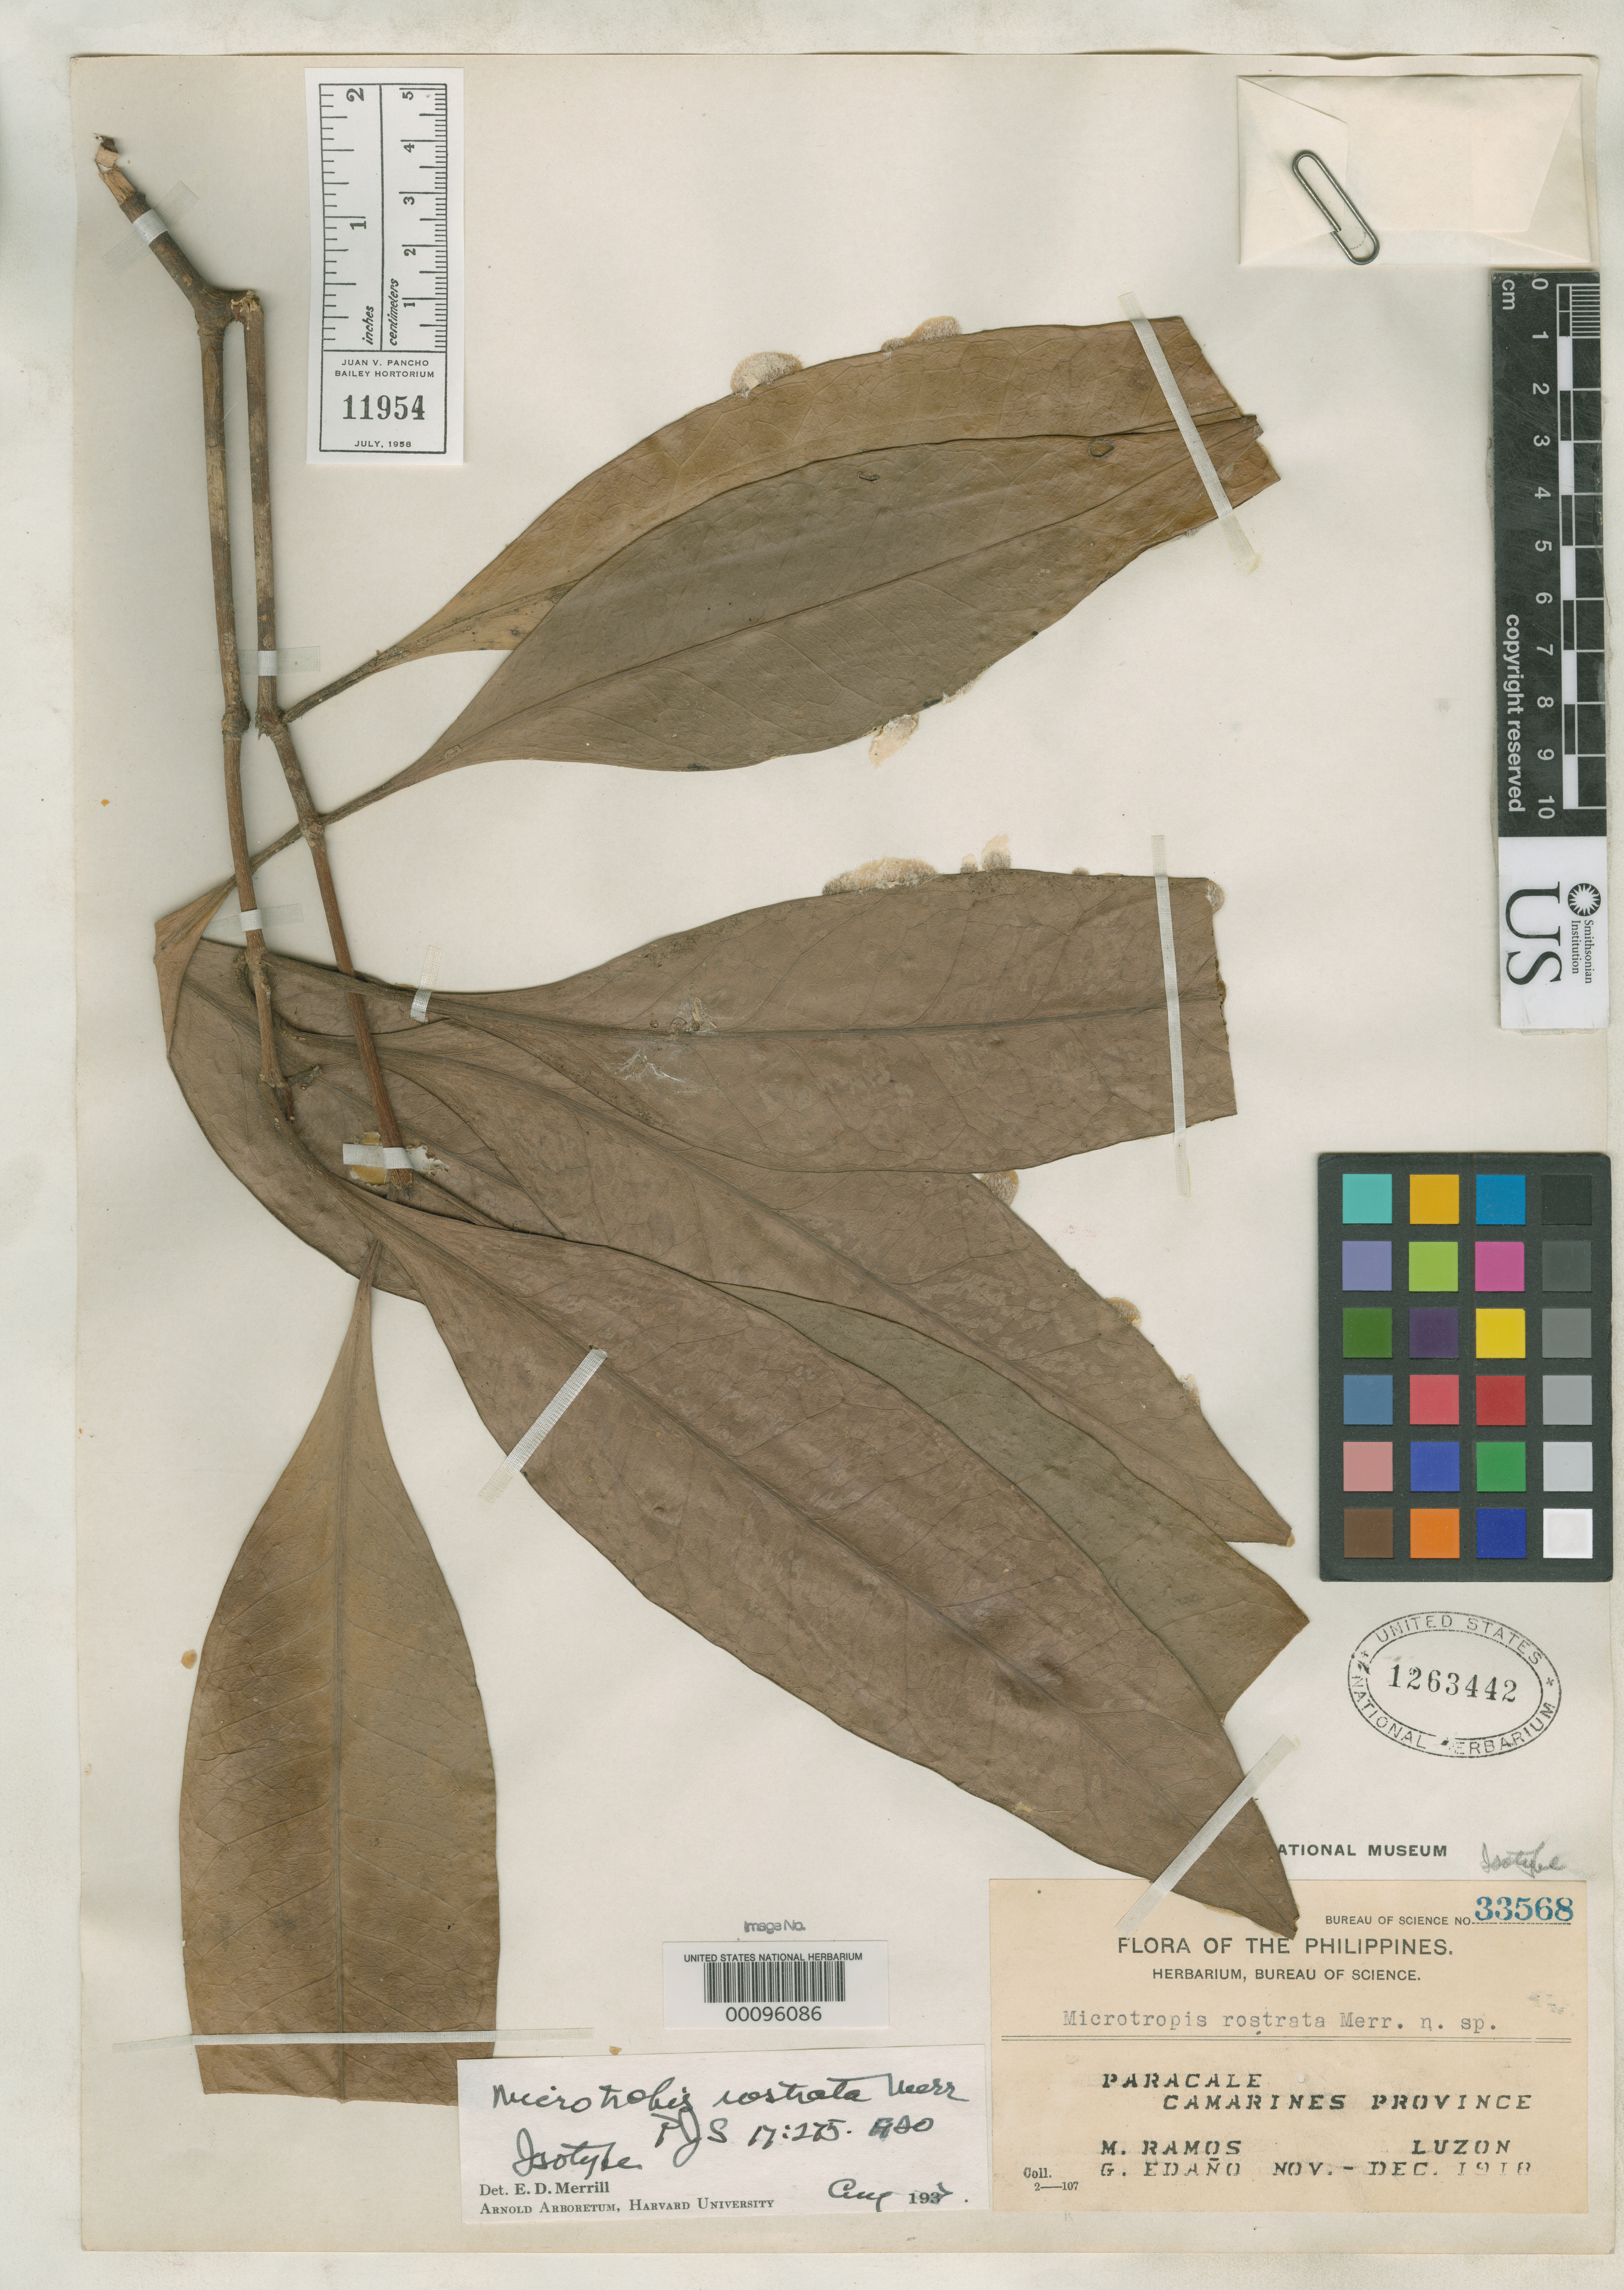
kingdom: Plantae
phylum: Tracheophyta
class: Magnoliopsida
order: Celastrales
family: Celastraceae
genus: Microtropis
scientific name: Microtropis rostrata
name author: Merr.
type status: Isotype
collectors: M. Ramos & G. E. Edaño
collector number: Bur. Sci. 33568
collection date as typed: Nov 1918 to -- Dec 1918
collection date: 1918-11/1918-12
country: Philippines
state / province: Bicol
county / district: Camarines Norte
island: Luzon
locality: Paracale.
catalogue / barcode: US 1263442